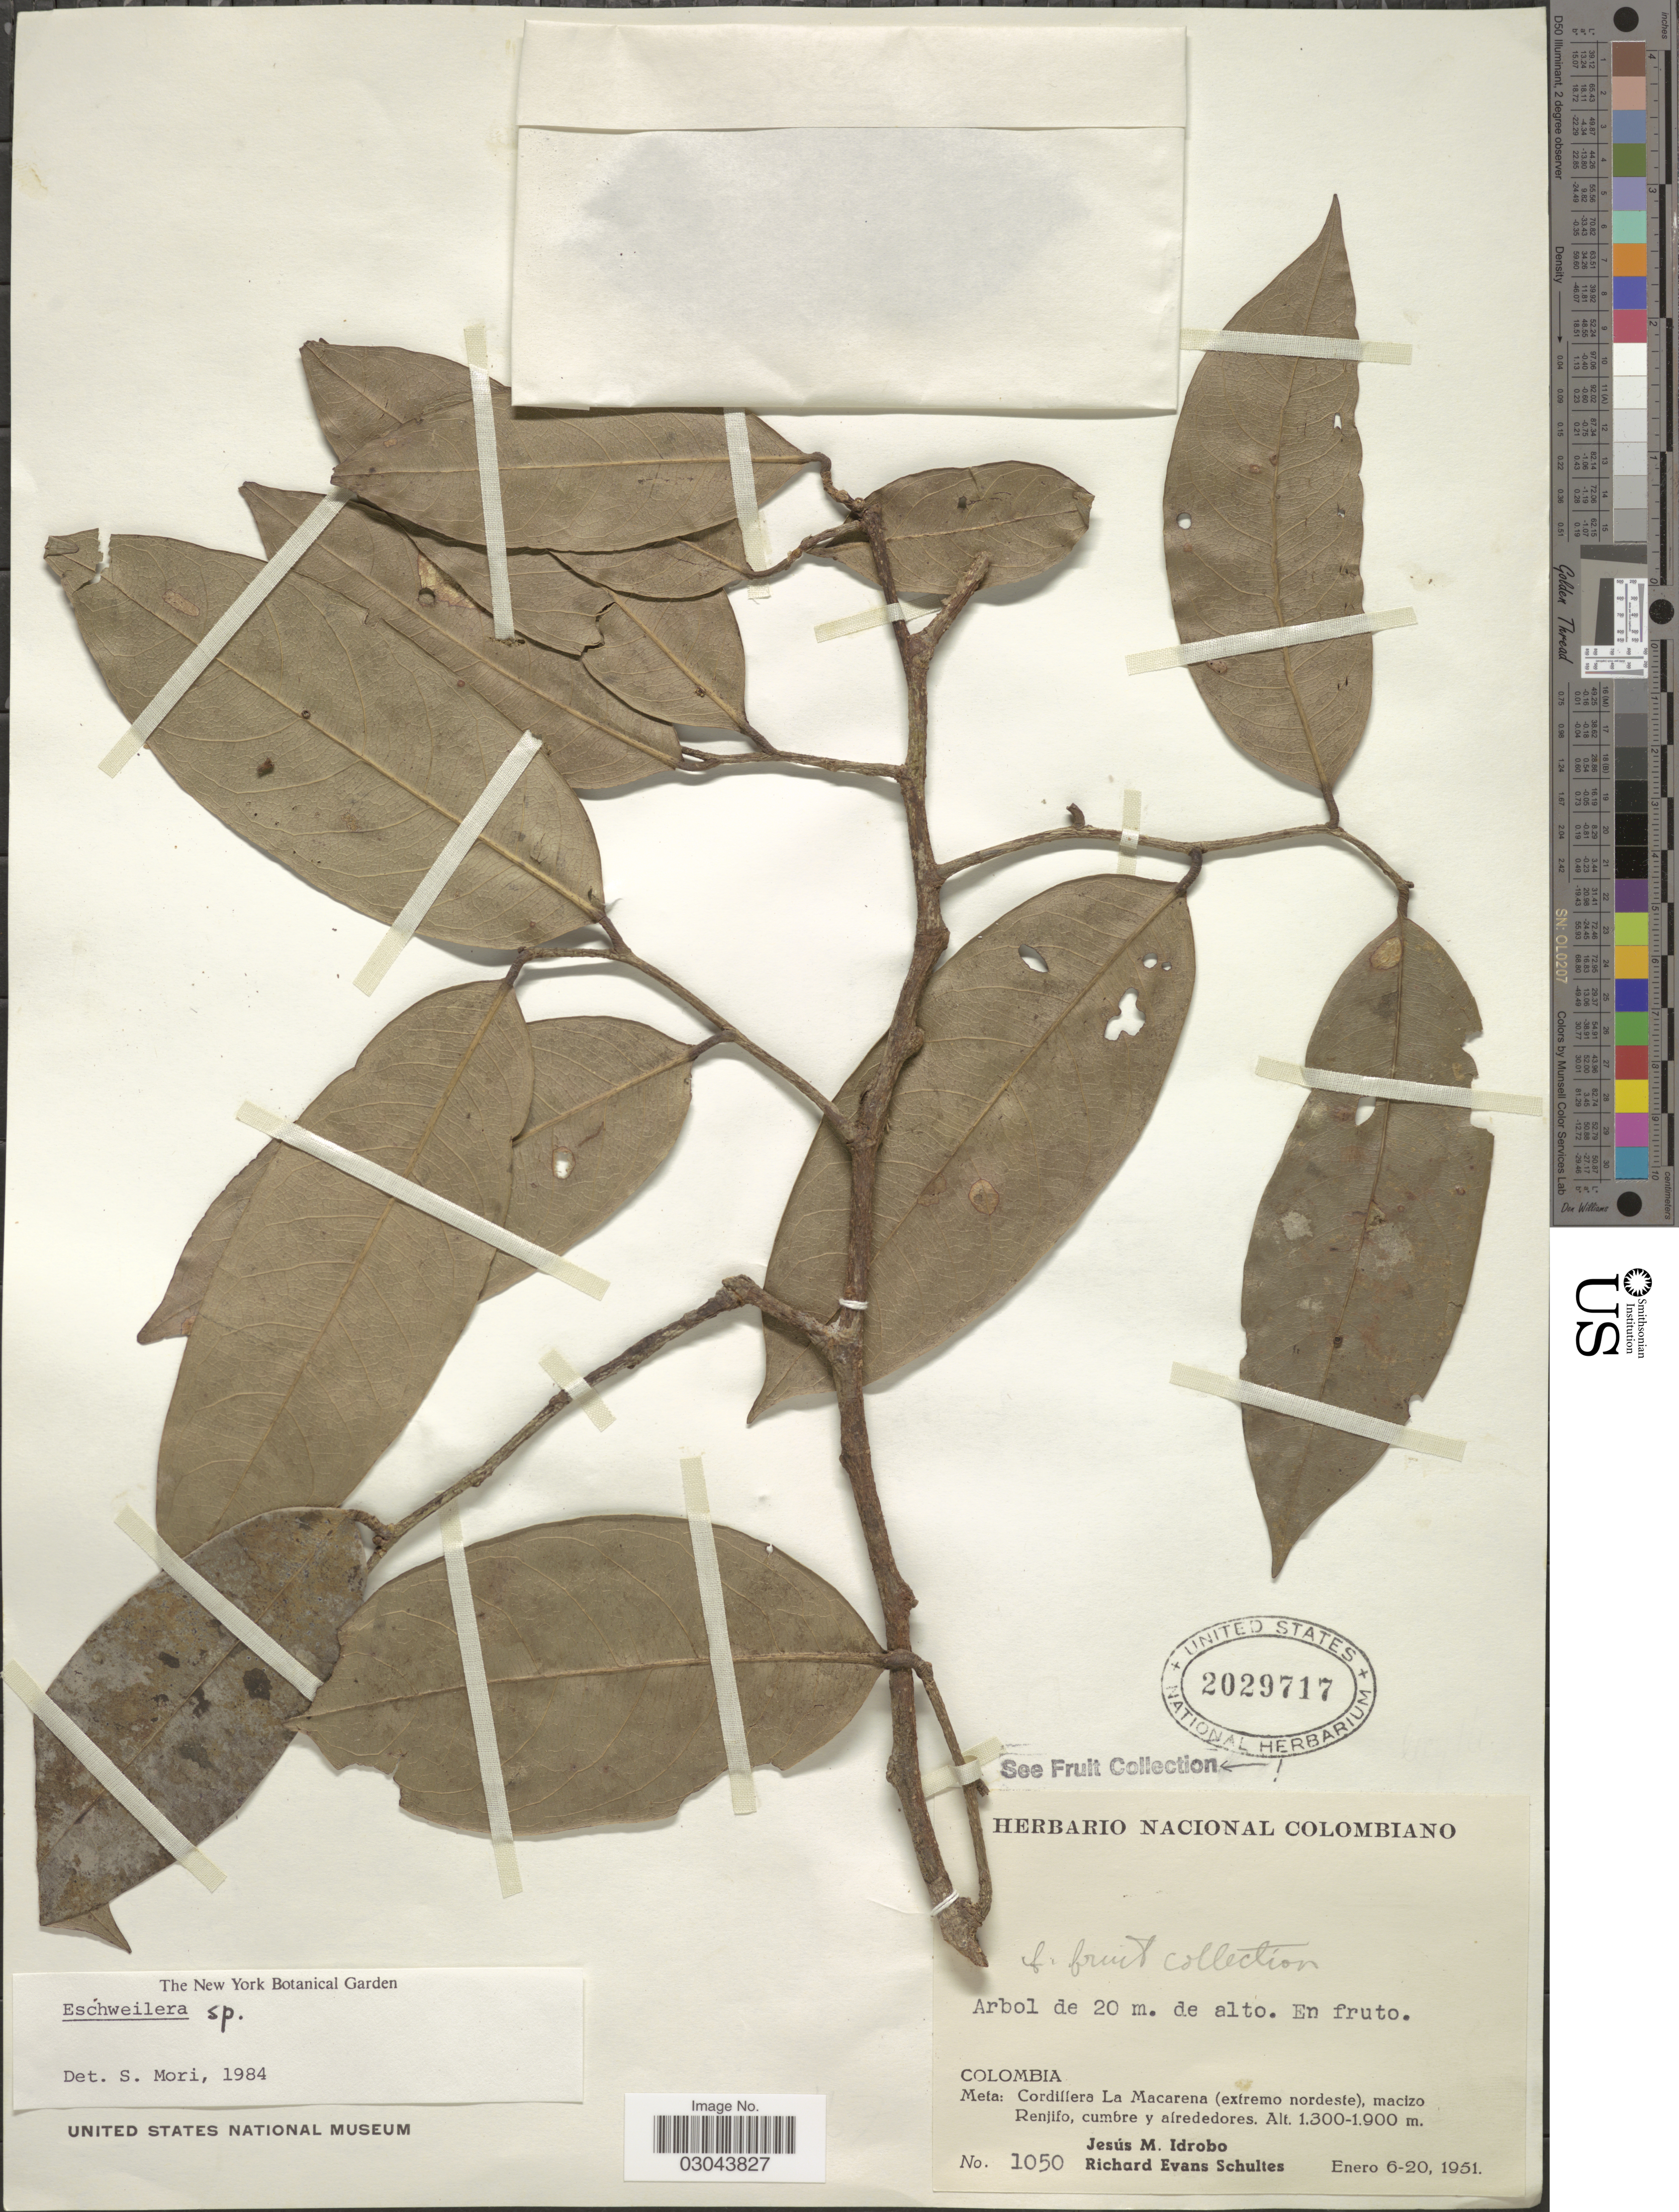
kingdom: Plantae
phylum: Tracheophyta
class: Magnoliopsida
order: Ericales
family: Lecythidaceae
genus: Eschweilera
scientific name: Eschweilera sp.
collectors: J. M. Idrobo & R. E. Schultes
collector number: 1050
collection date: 1951-01-06/1951-01-20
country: Colombia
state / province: Meta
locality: Cordillera La Macarena (extremo nordeste), macizo Renjifo, cumbre y alrededores.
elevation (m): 1300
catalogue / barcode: US 2029717